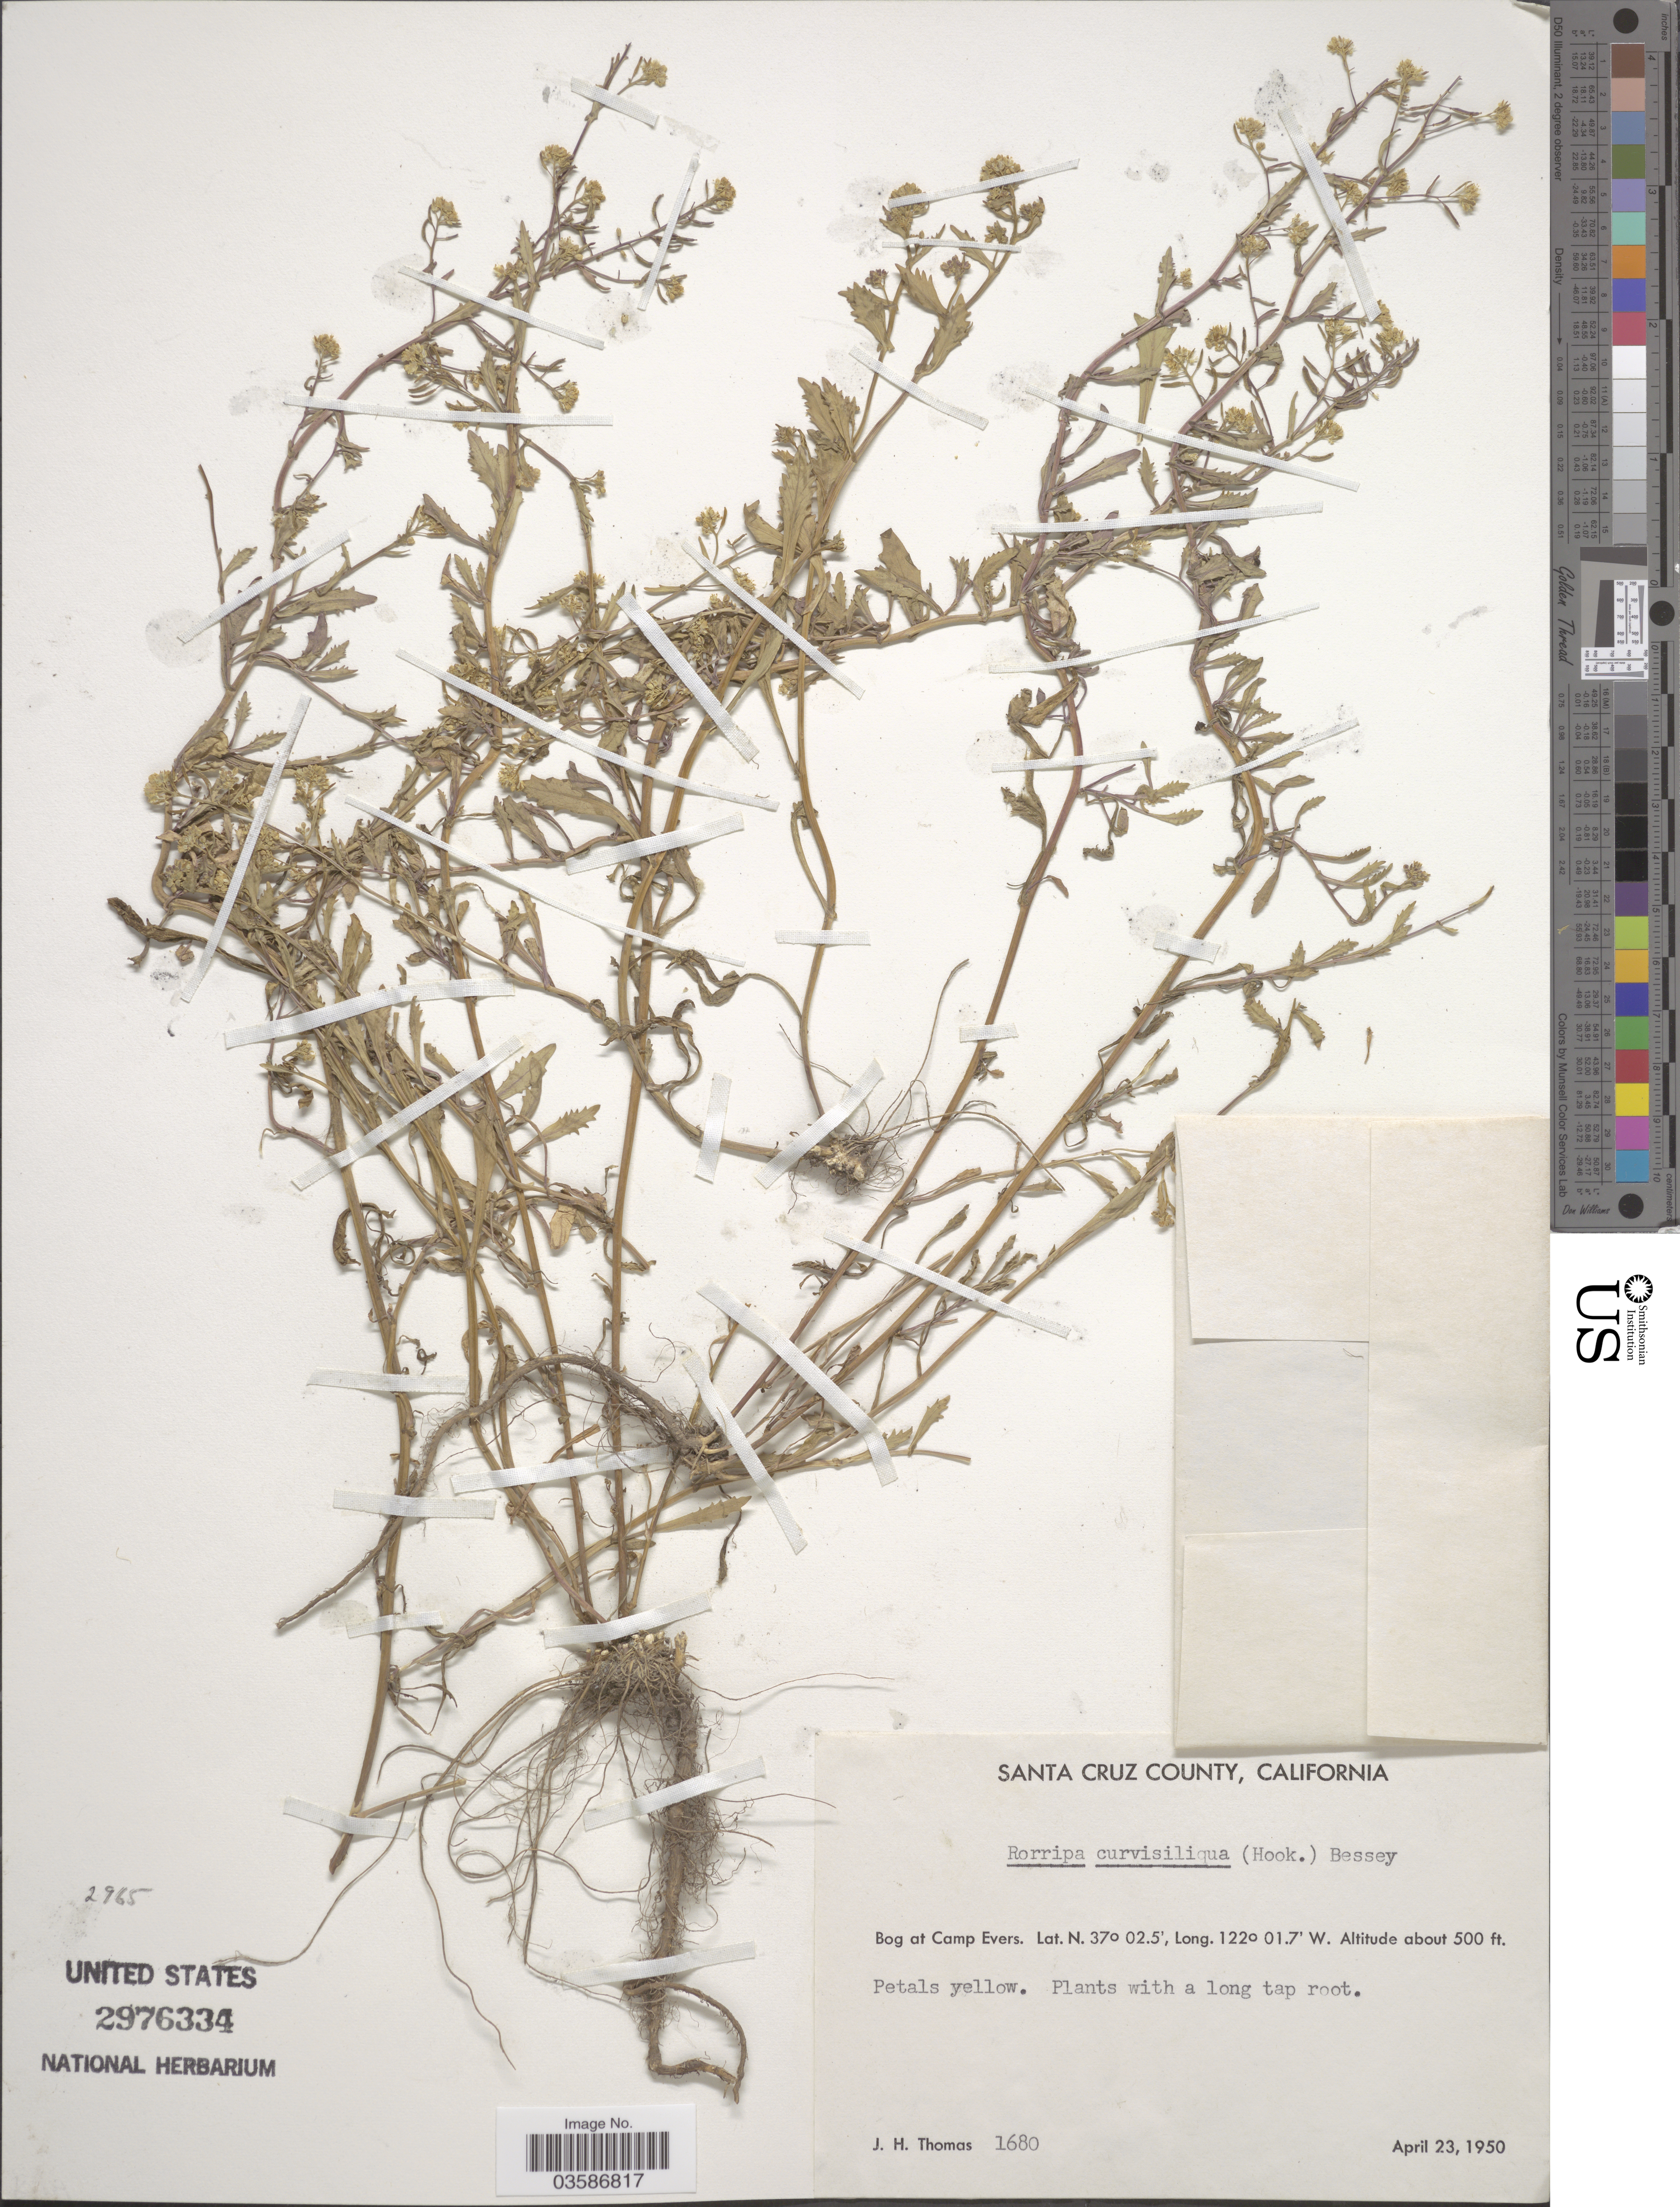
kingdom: Plantae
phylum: Tracheophyta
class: Magnoliopsida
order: Brassicales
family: Brassicaceae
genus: Rorippa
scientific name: Rorippa curvisiliqua var. curvisiliqua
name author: (Hook.) Bessey ex Britton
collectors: J. H. Thomas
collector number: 1680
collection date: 1950-04-23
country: United States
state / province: California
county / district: Santa Cruz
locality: Santa Cruz County. Bog at Camp Evers.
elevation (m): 152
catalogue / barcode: US 2976334